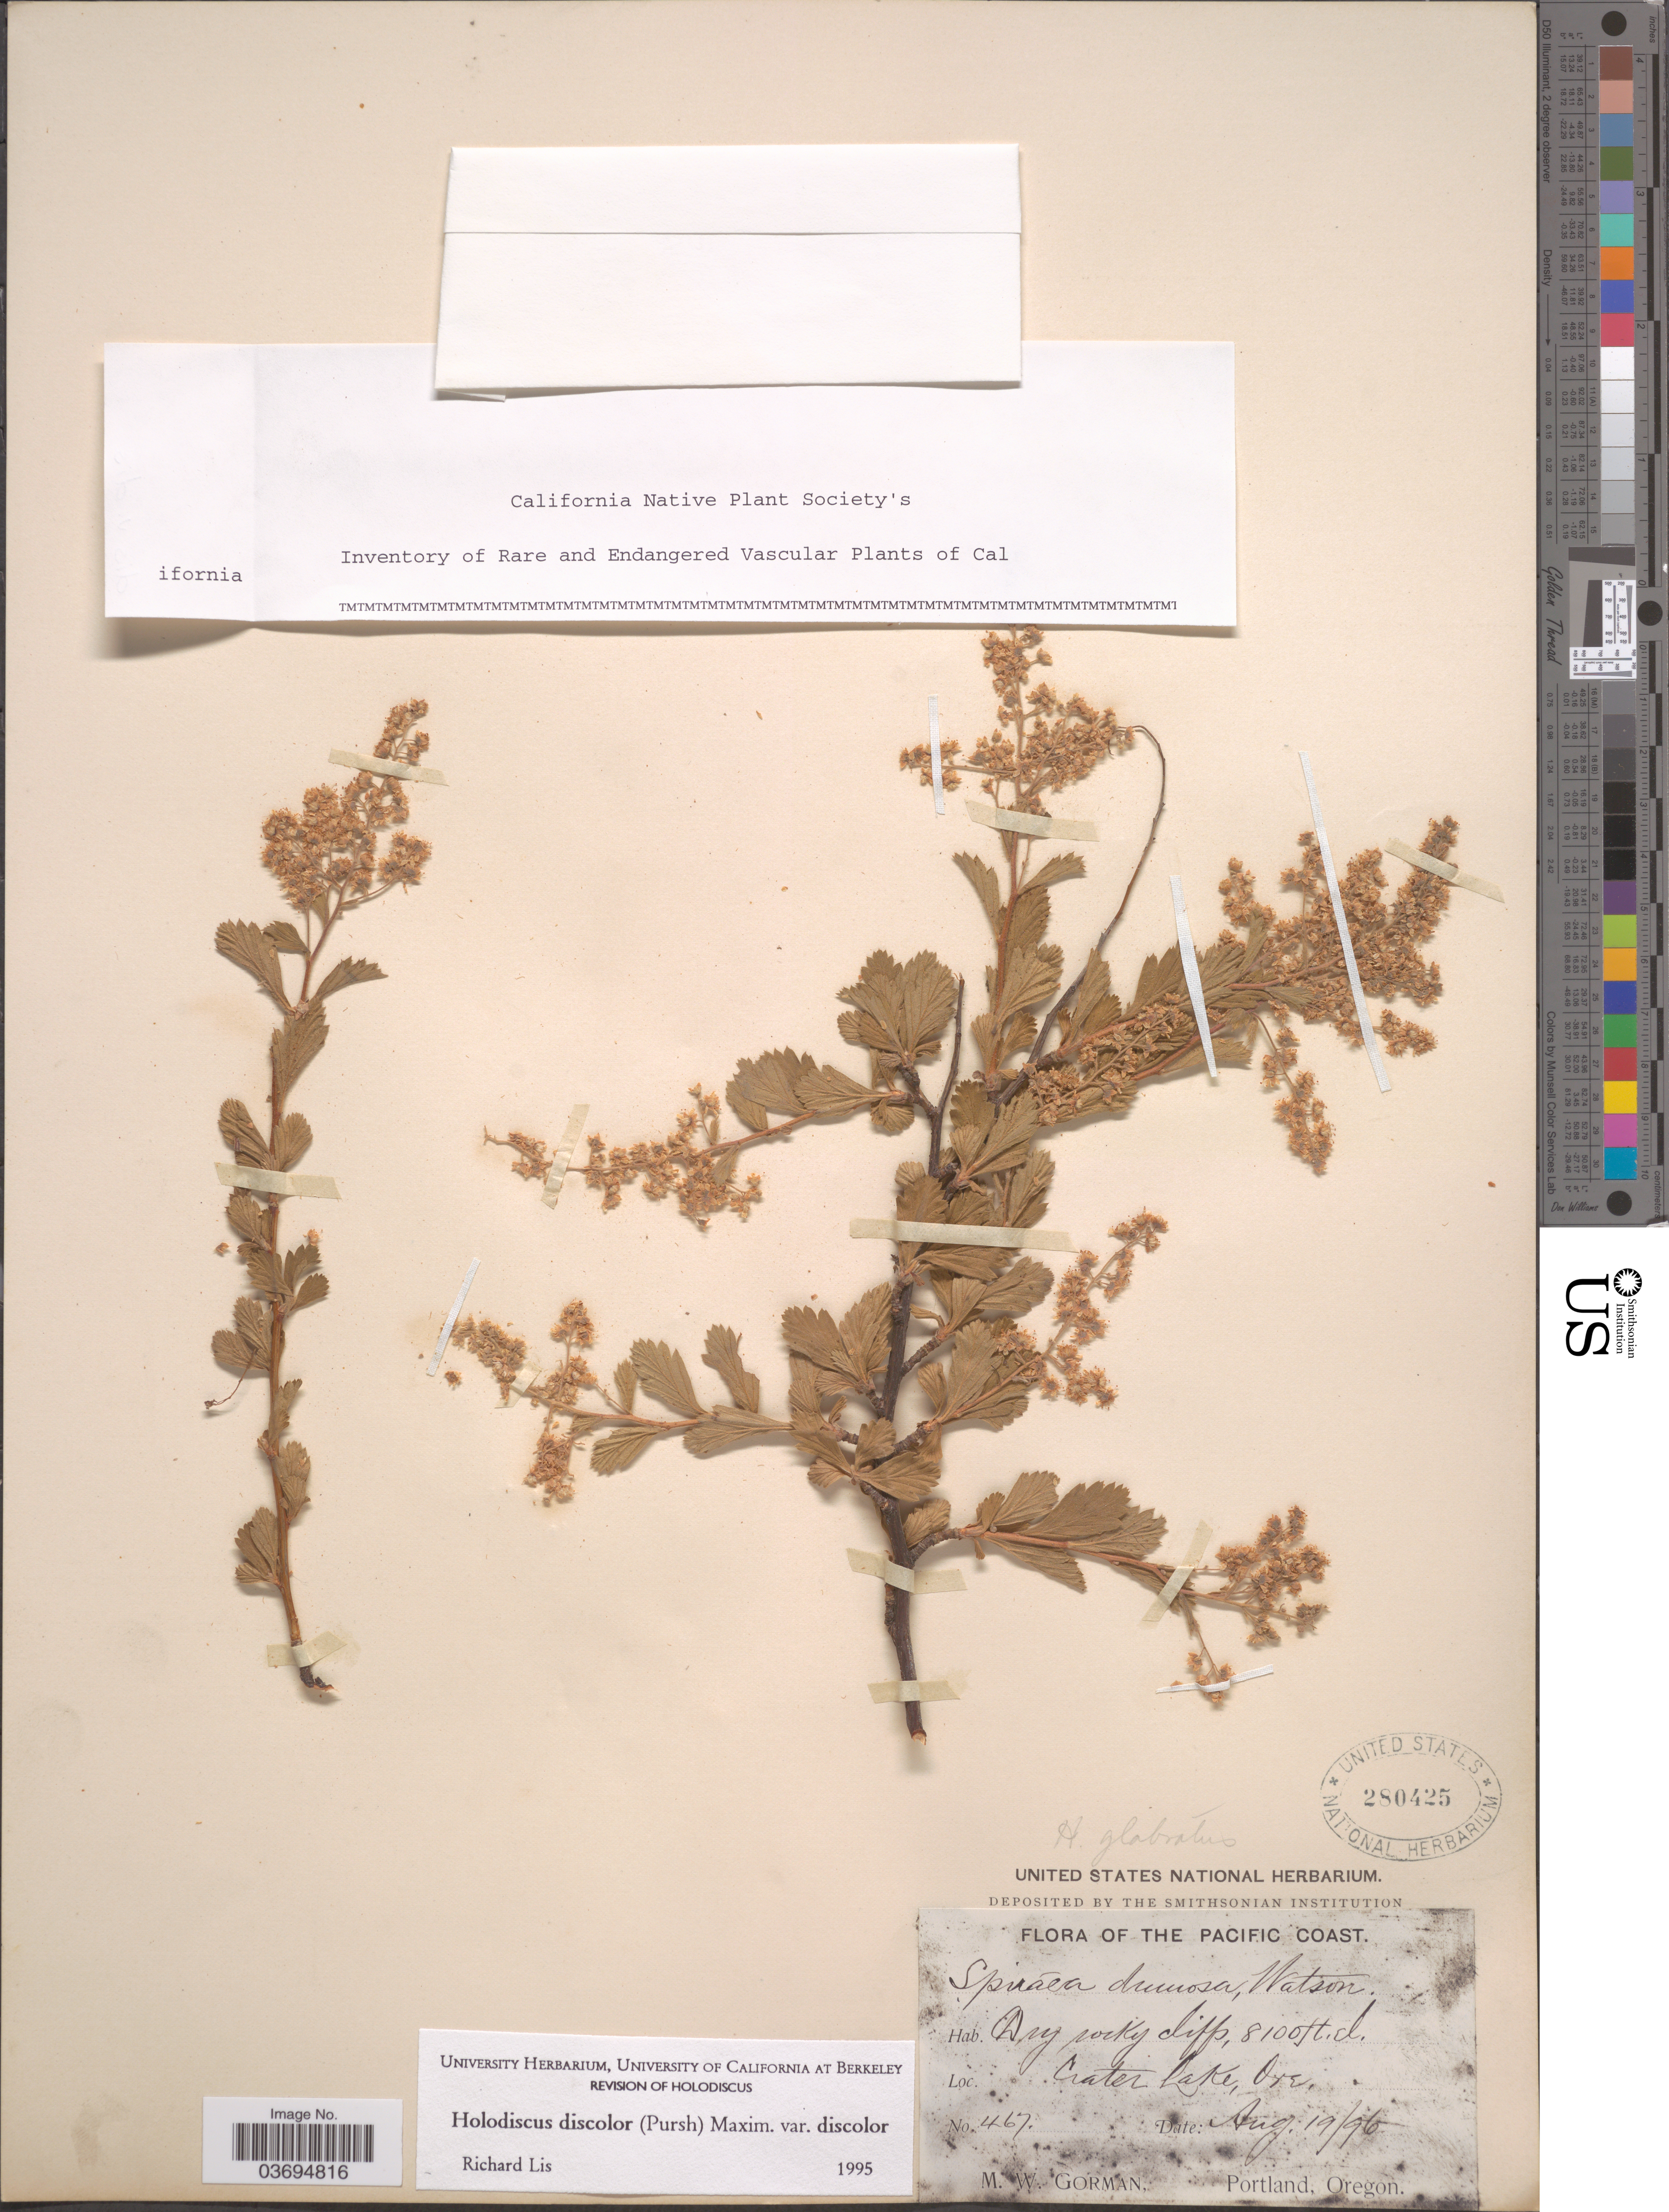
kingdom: Plantae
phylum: Tracheophyta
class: Magnoliopsida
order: Rosales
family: Rosaceae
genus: Holodiscus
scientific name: Holodiscus discolor var. discolor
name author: (Pursh) Maxim.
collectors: M. W. Gorman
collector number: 467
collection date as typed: Transcribed d/m/y: 19/8/96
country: United States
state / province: Oregon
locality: Pacific Coast. Crater Lake.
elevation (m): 2469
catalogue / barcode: US 280425